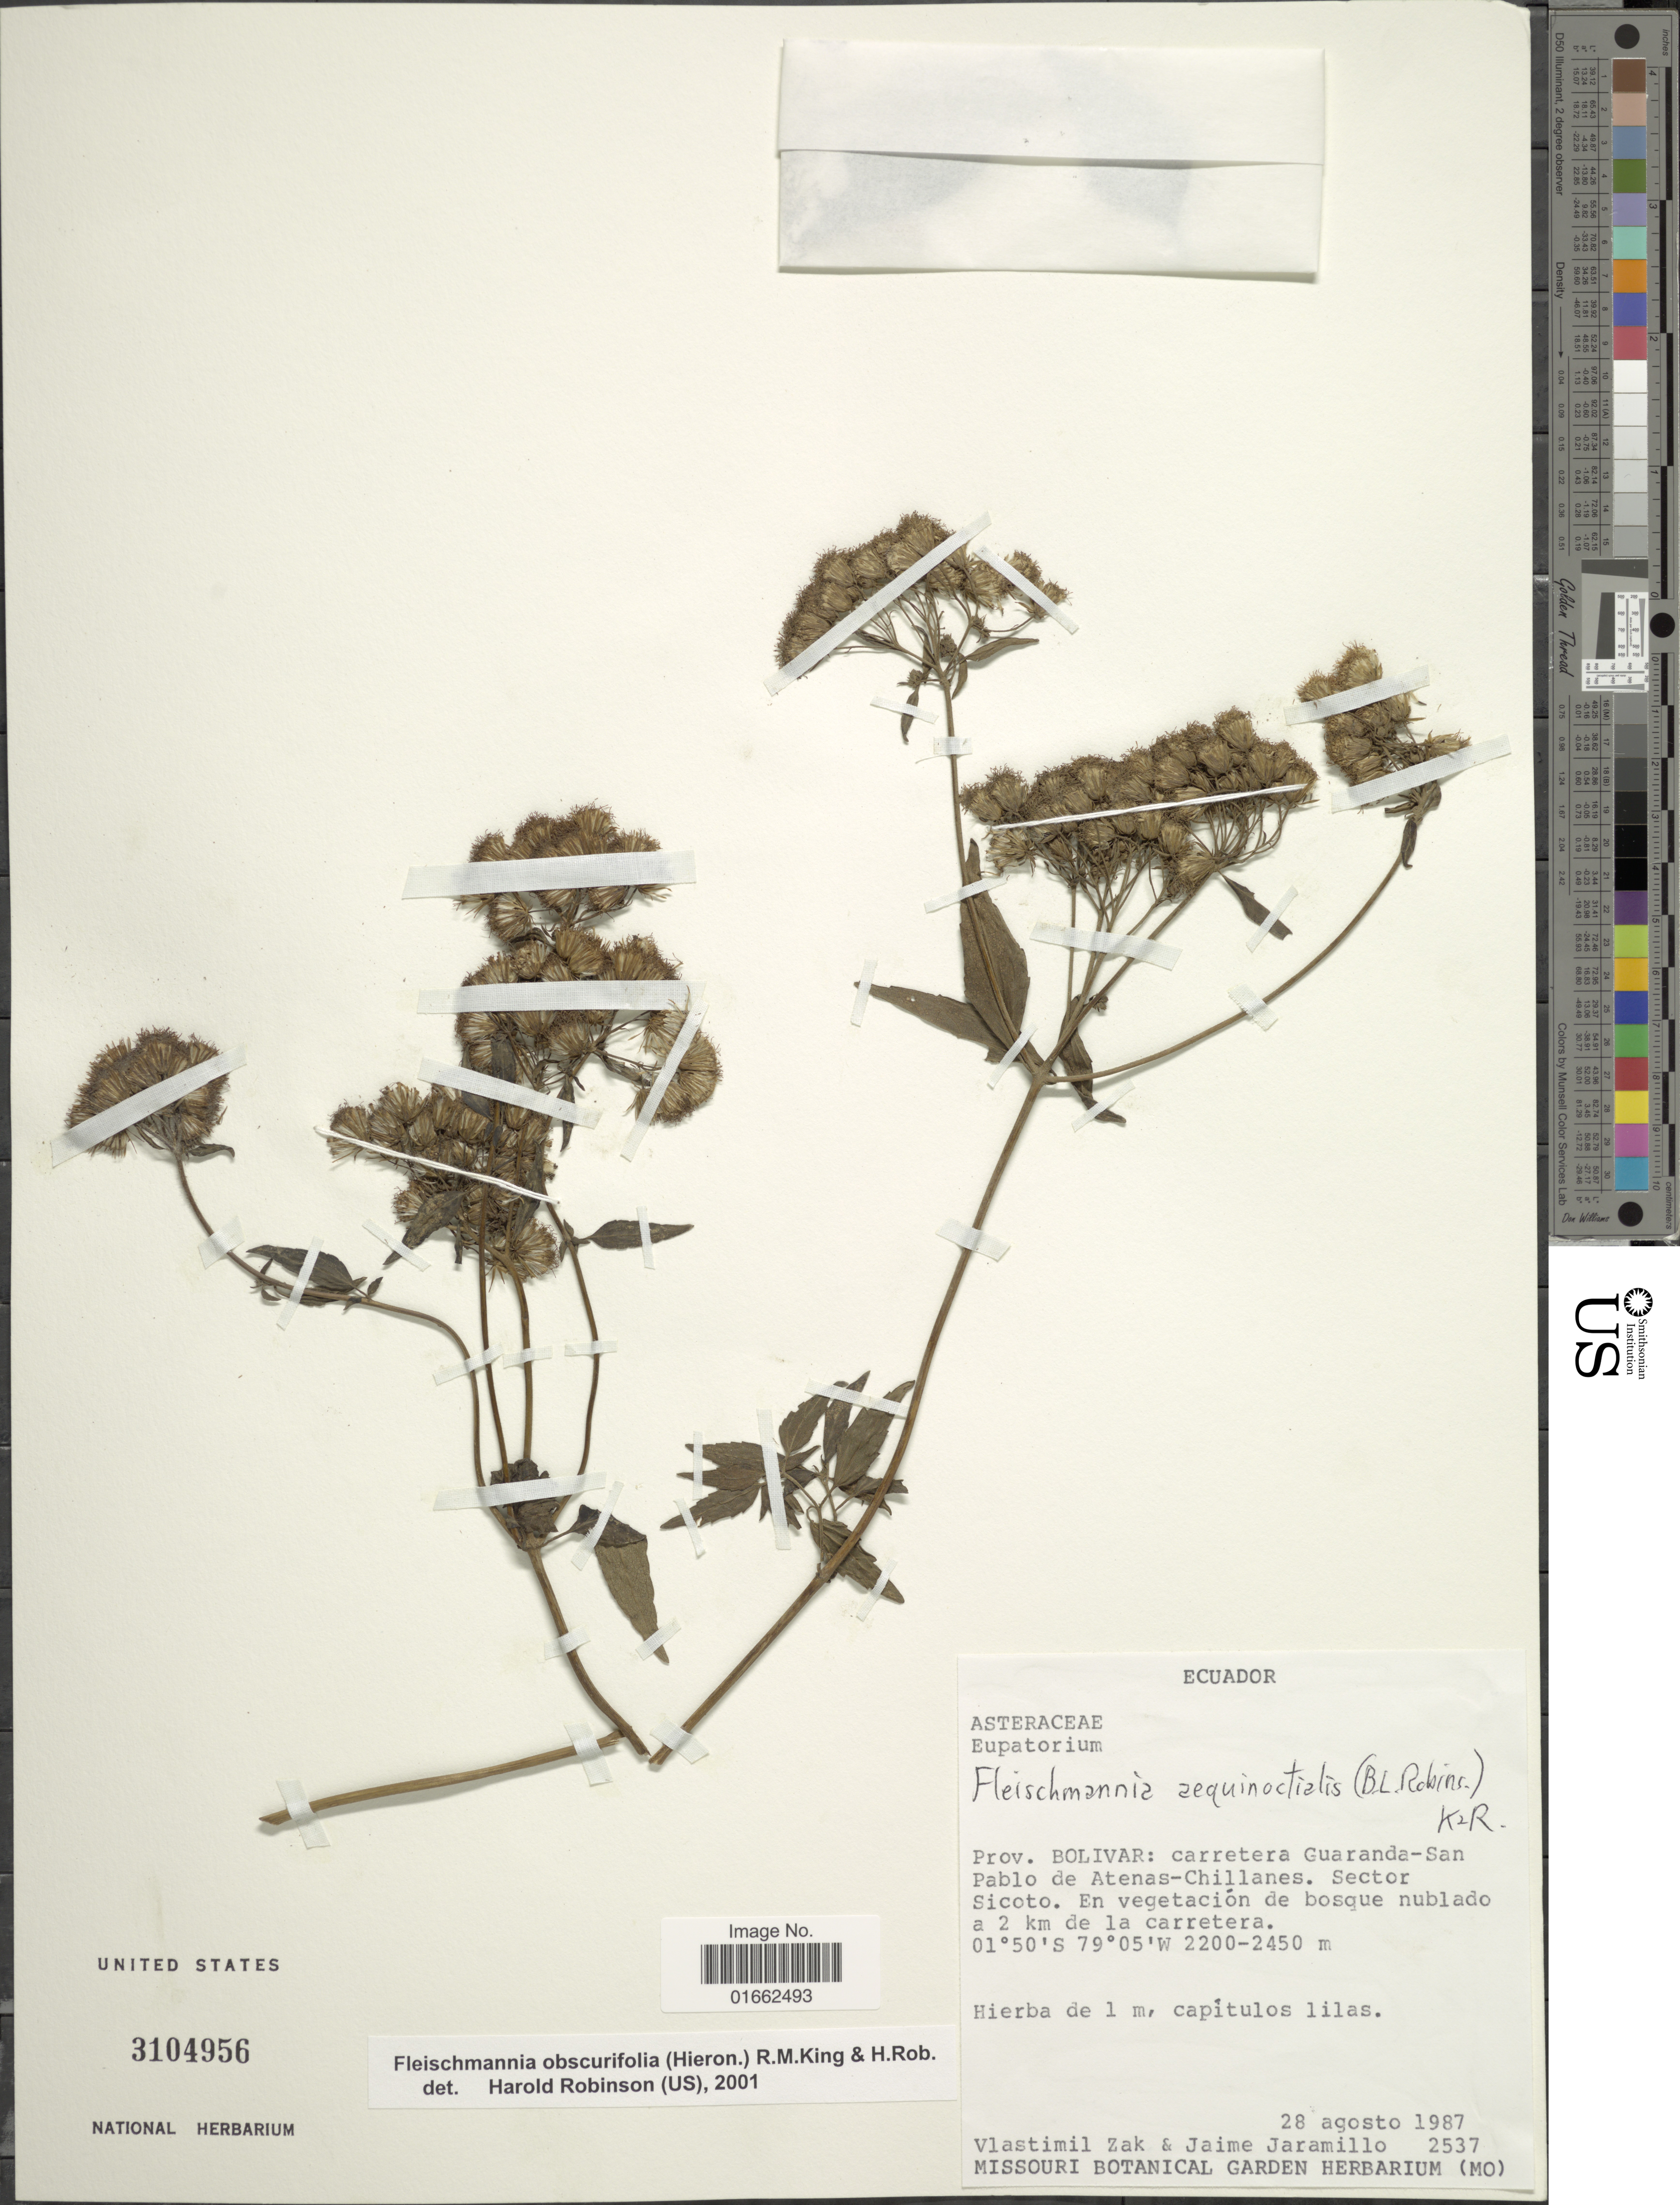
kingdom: Plantae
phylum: Tracheophyta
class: Magnoliopsida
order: Asterales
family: Asteraceae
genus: Fleischmannia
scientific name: Fleischmannia obscurifolia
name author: (Hieron.) R.M. King & H. Rob.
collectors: V. Zak & J. Jaramillo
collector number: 2537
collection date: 1987-08-28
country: Ecuador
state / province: Bolívar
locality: Prov. Bolivar: carretera Guaranda-San Pablo de Atenas-Chillanes. Sector Sicoto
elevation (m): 2200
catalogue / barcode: US 3104956